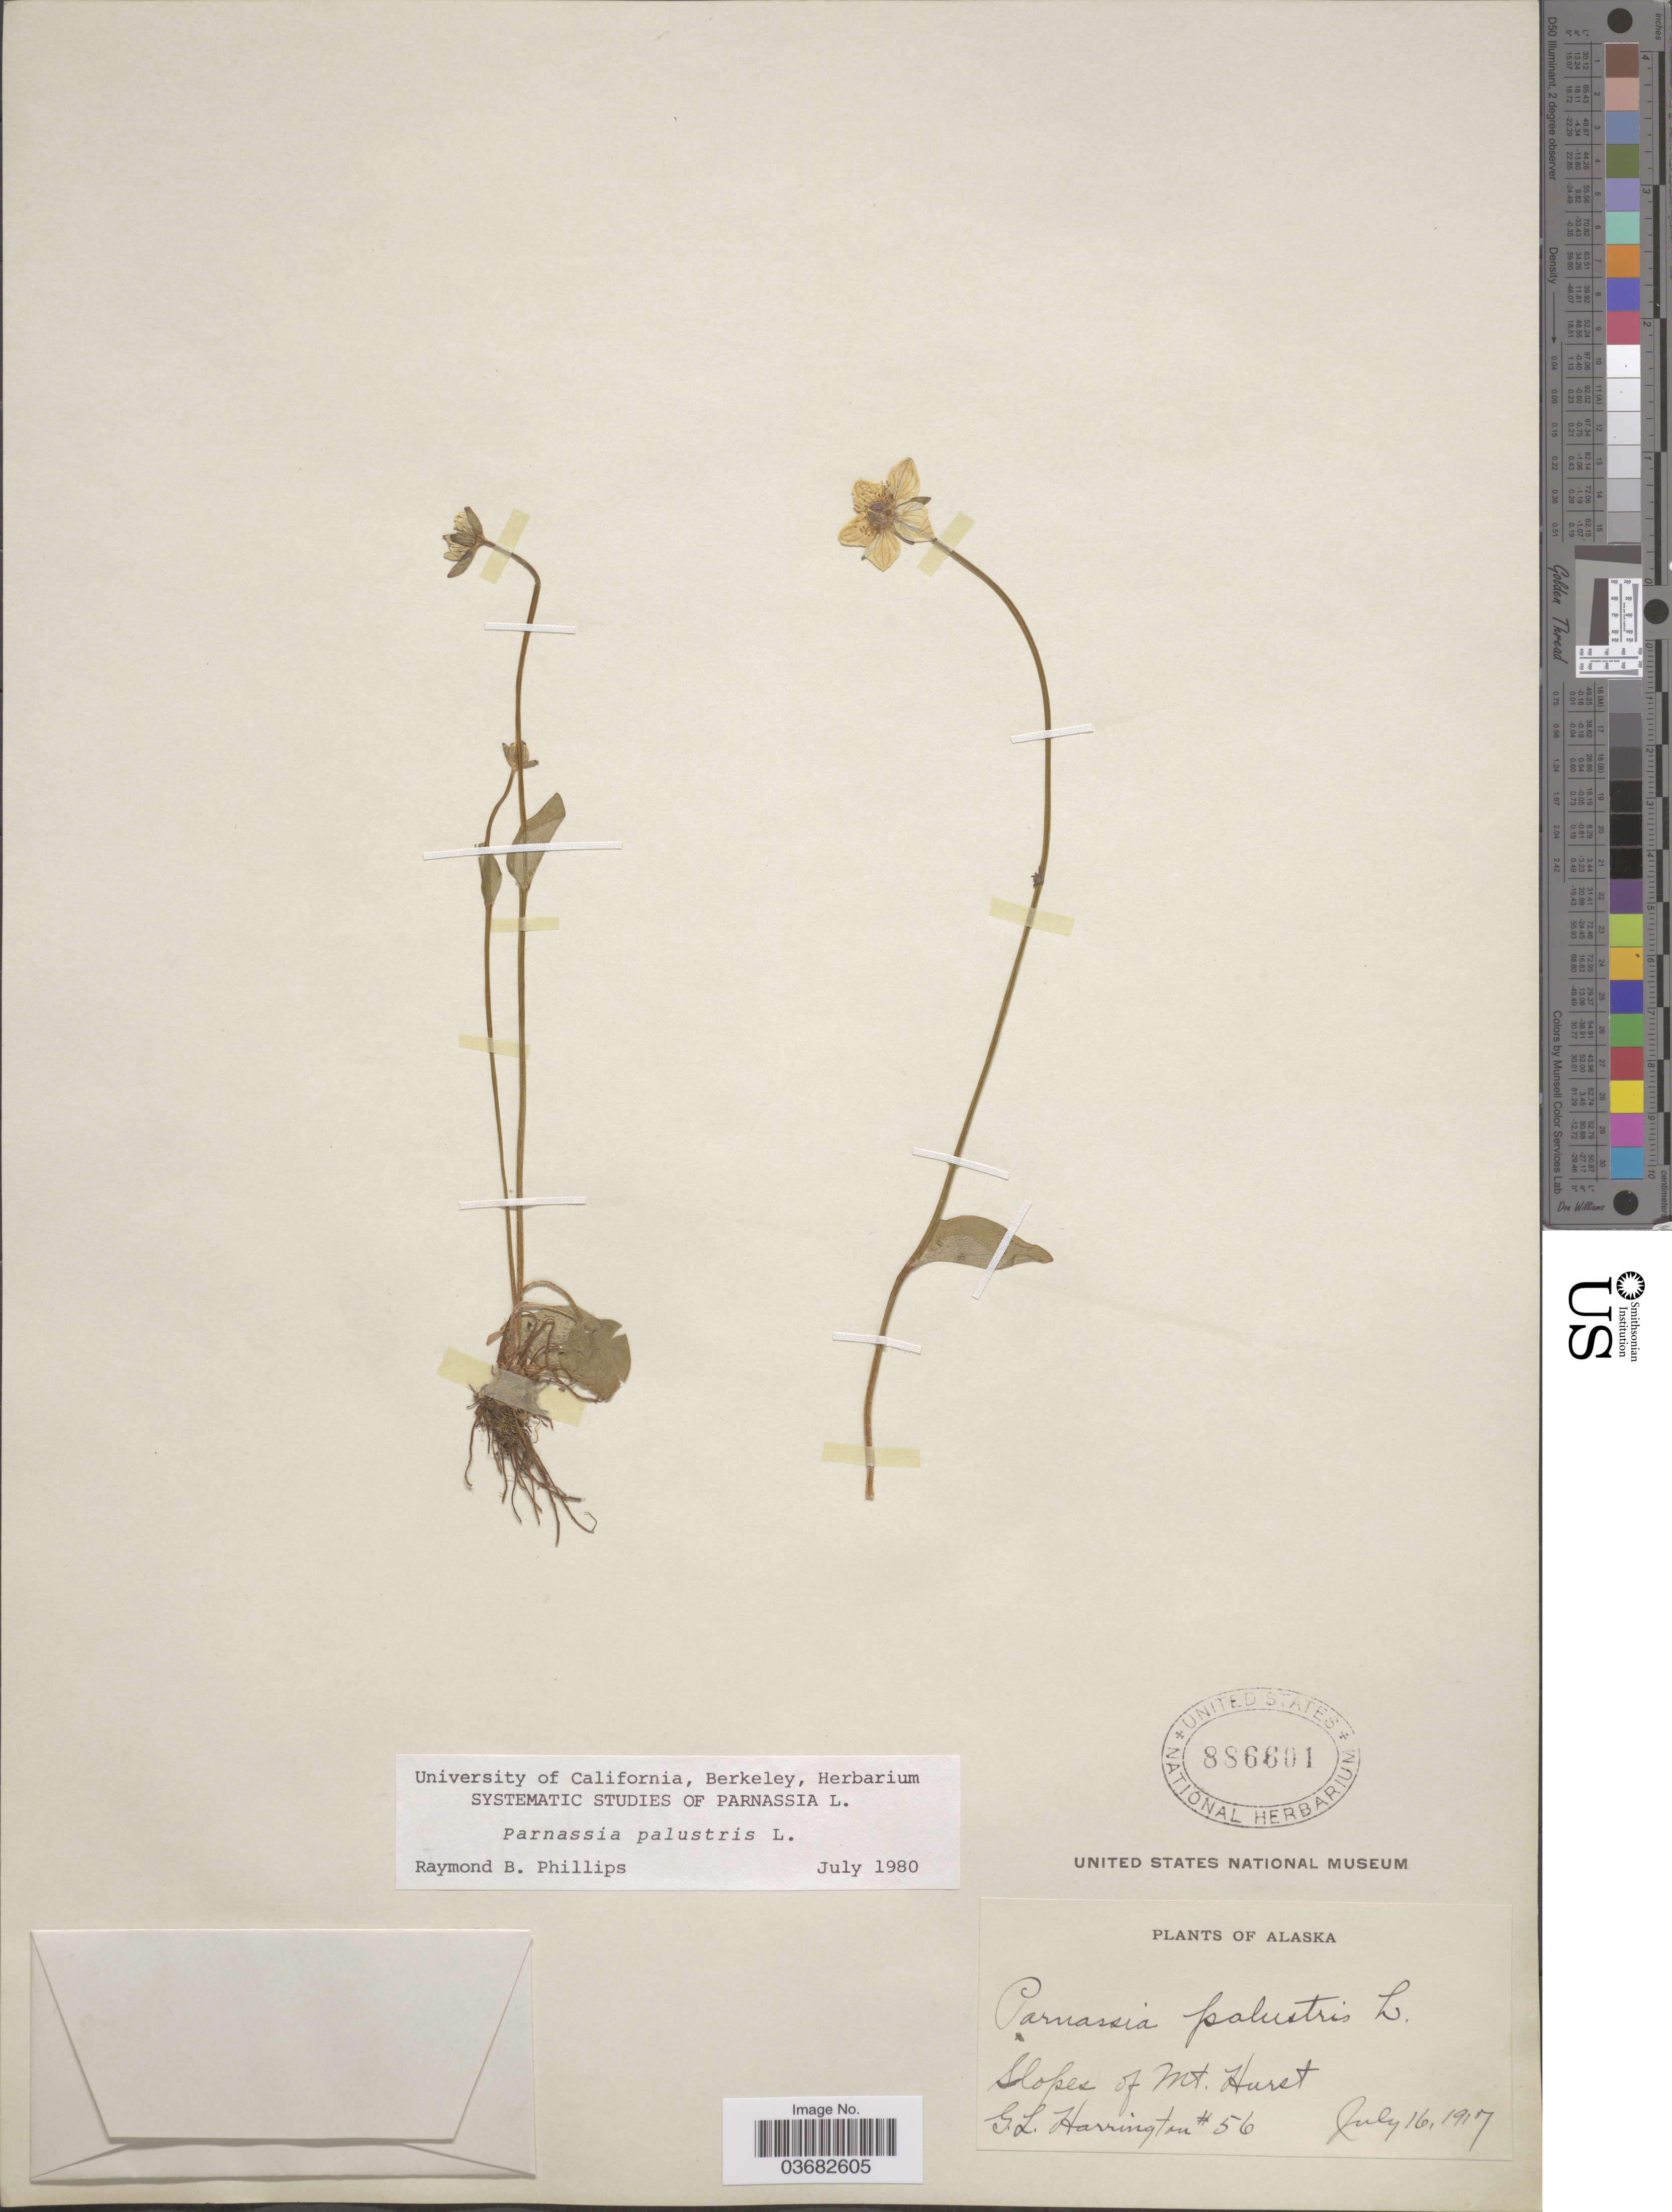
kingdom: Plantae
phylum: Tracheophyta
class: Magnoliopsida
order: Celastrales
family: Parnassiaceae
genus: Parnassia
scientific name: Parnassia palustris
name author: L.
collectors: G. Harrington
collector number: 56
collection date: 1917-07-16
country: United States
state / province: Alaska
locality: Slopes of Mt. Huret.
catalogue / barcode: US 886601